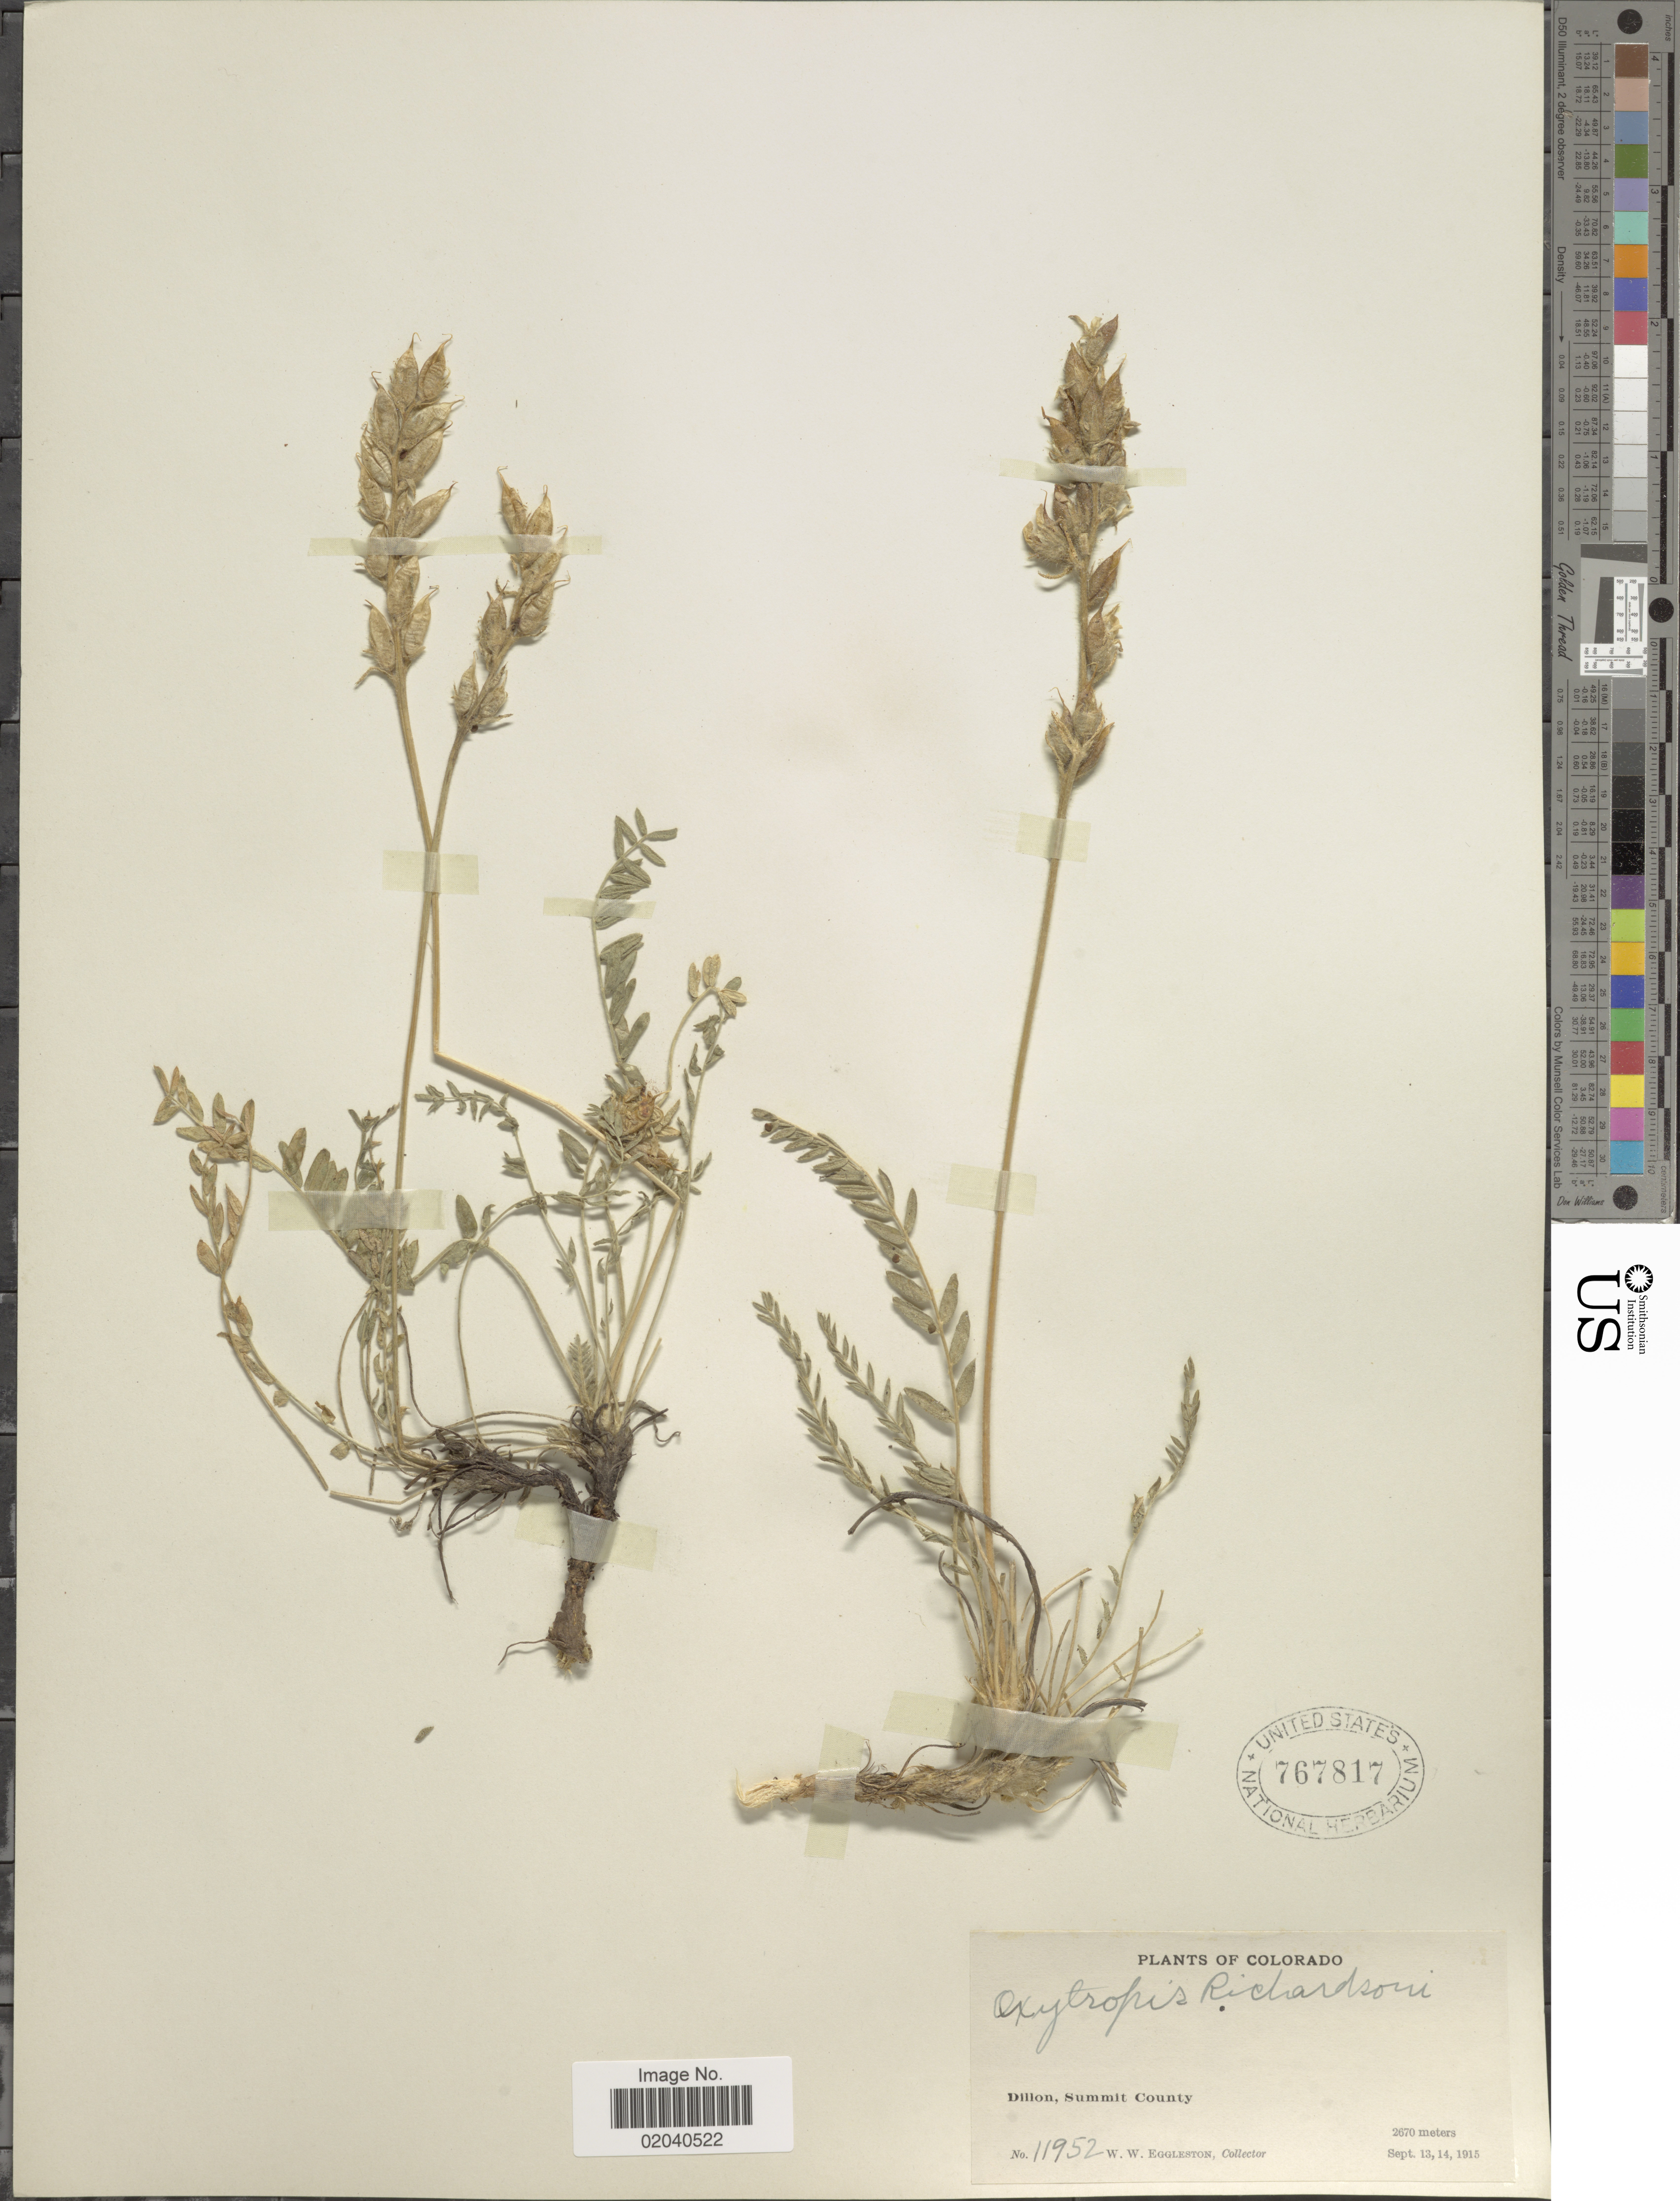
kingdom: Plantae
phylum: Tracheophyta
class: Magnoliopsida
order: Fabales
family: Fabaceae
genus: Oxytropis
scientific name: Oxytropis viscida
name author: Nutt.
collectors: W. W. Eggleston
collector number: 11952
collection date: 1915-09-13/1915-09-14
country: United States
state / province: Colorado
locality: Dillon, Summit County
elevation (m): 2670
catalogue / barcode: US 767817